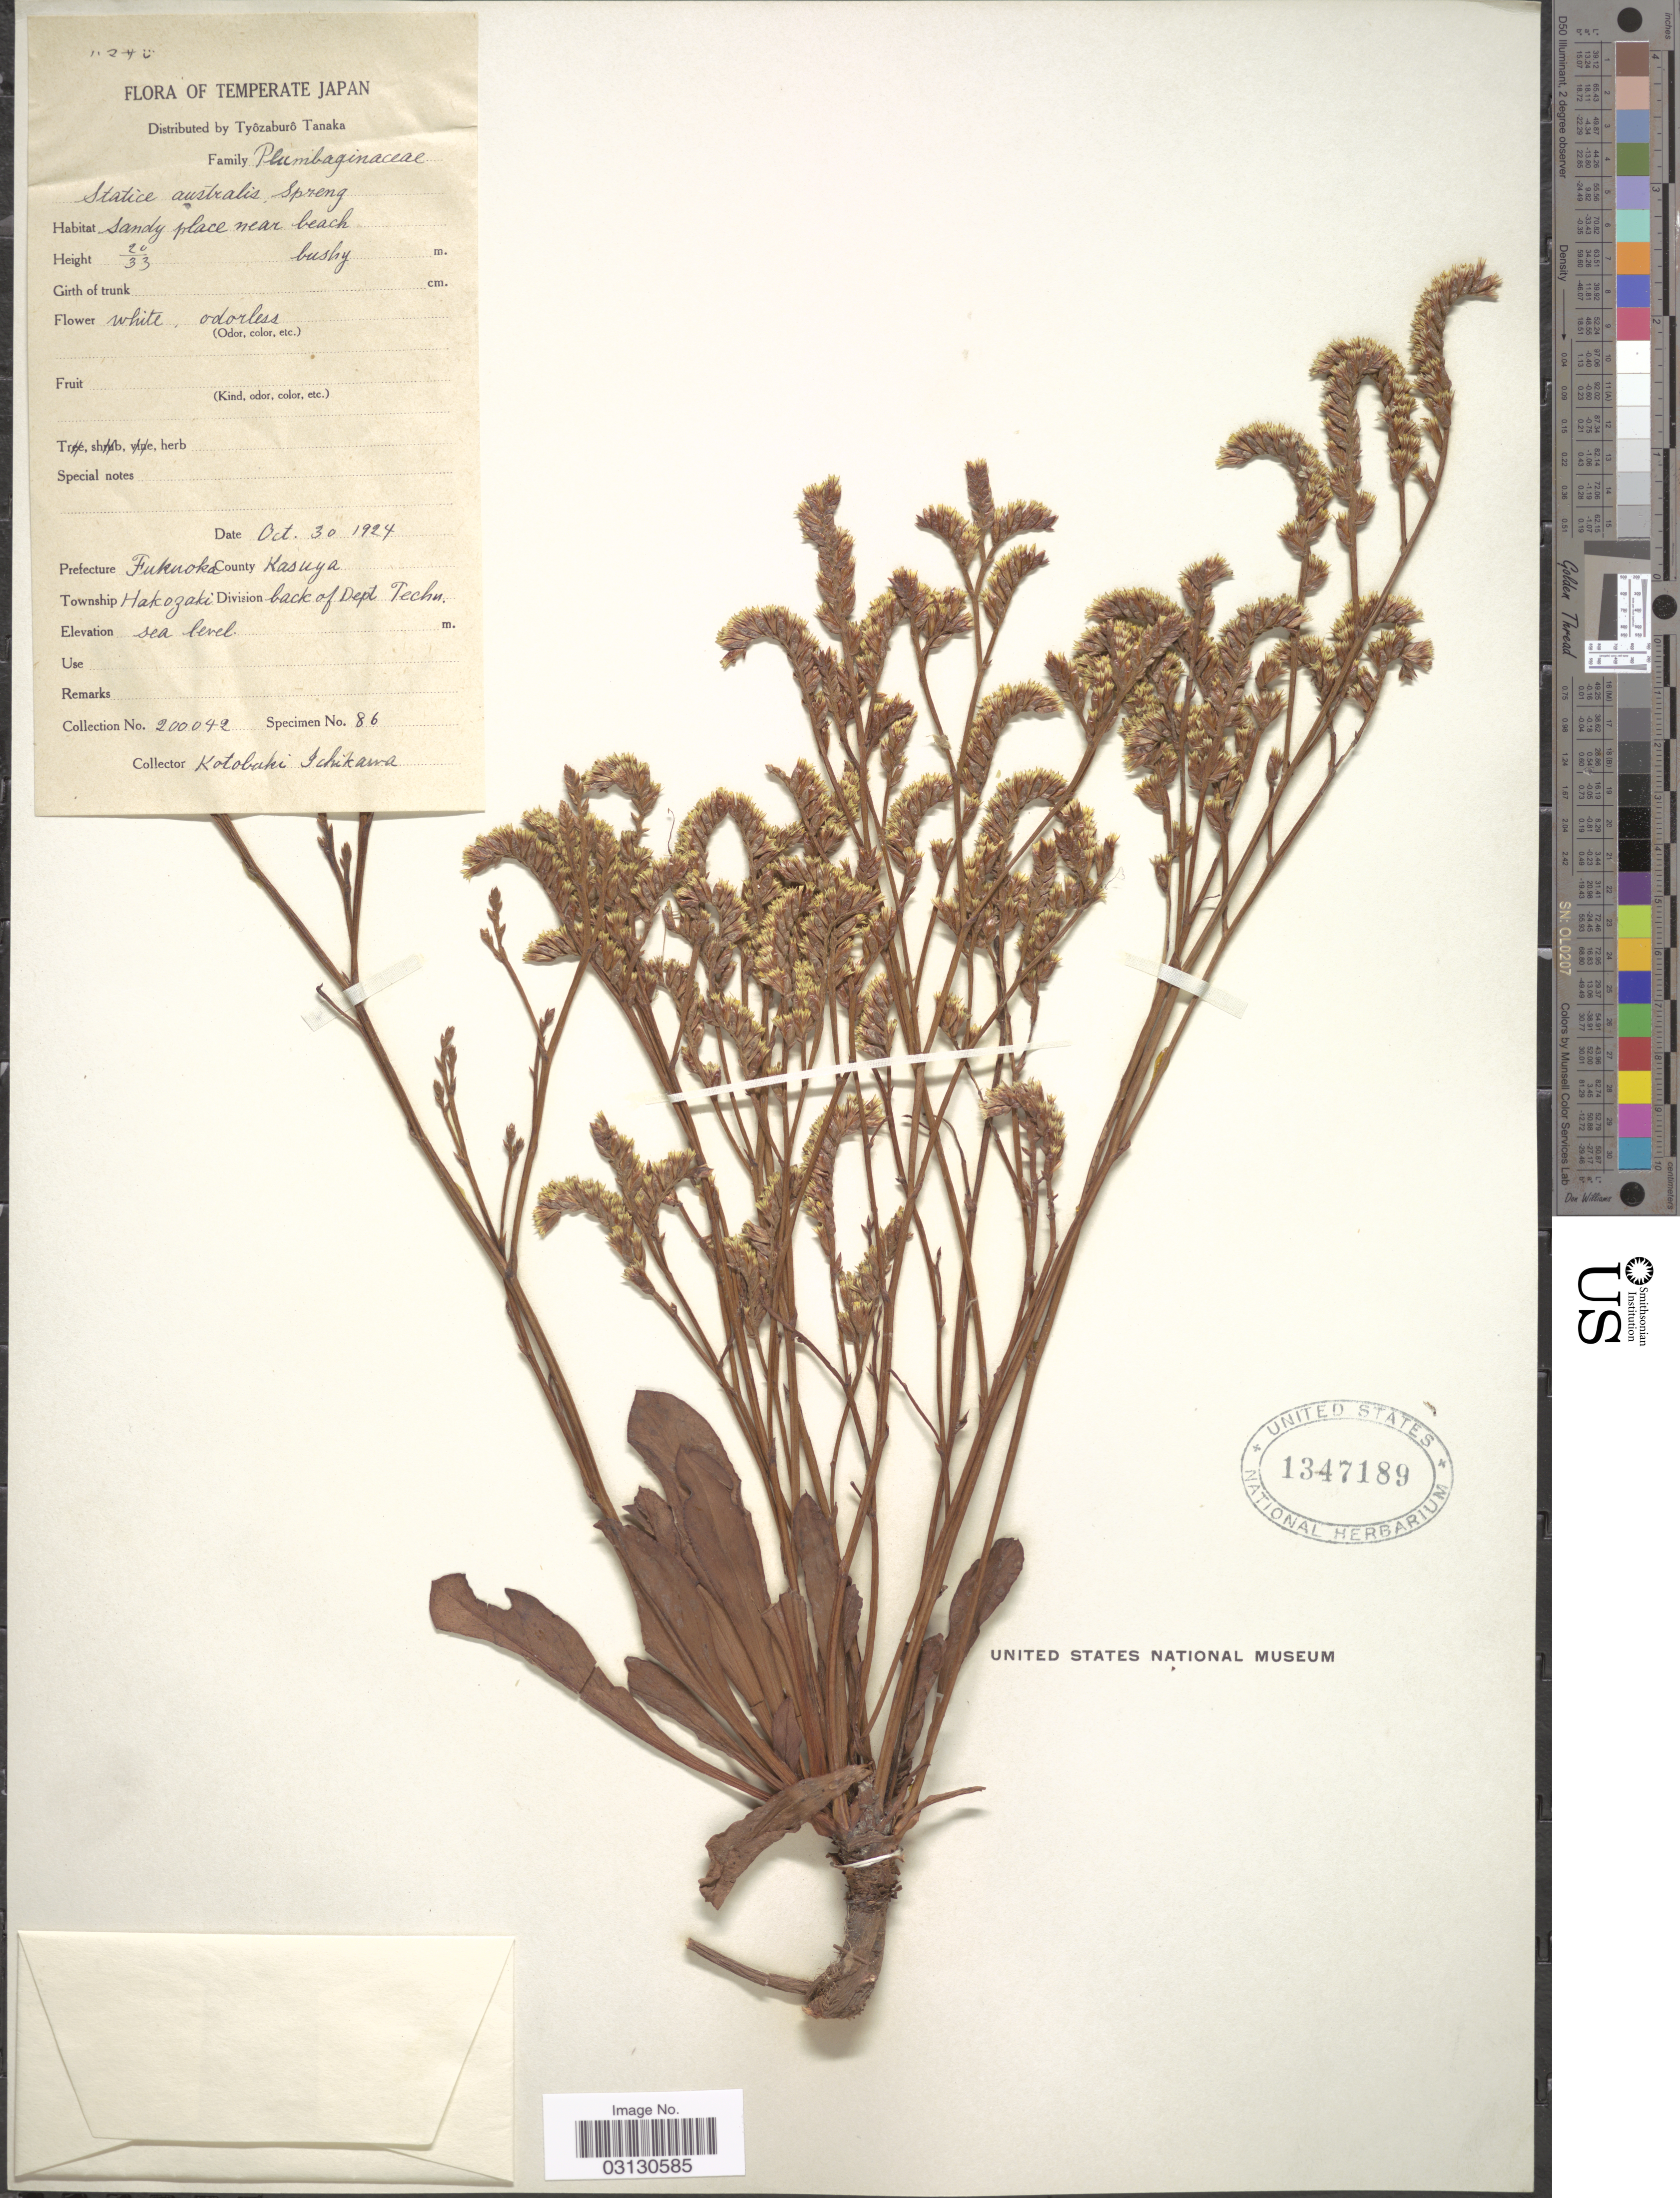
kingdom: Plantae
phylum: Tracheophyta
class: Magnoliopsida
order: Caryophyllales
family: Plumbaginaceae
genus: Limonium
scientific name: Limonium australe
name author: Kuntze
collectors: K. Schikawa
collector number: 200042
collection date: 1924-10-30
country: Japan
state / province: Hukuoka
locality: Temperate Japan. Prefecture Fukuoka. County Kasuya. Township Hakozaki. Division back of Dept Techu.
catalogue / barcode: US 1347189